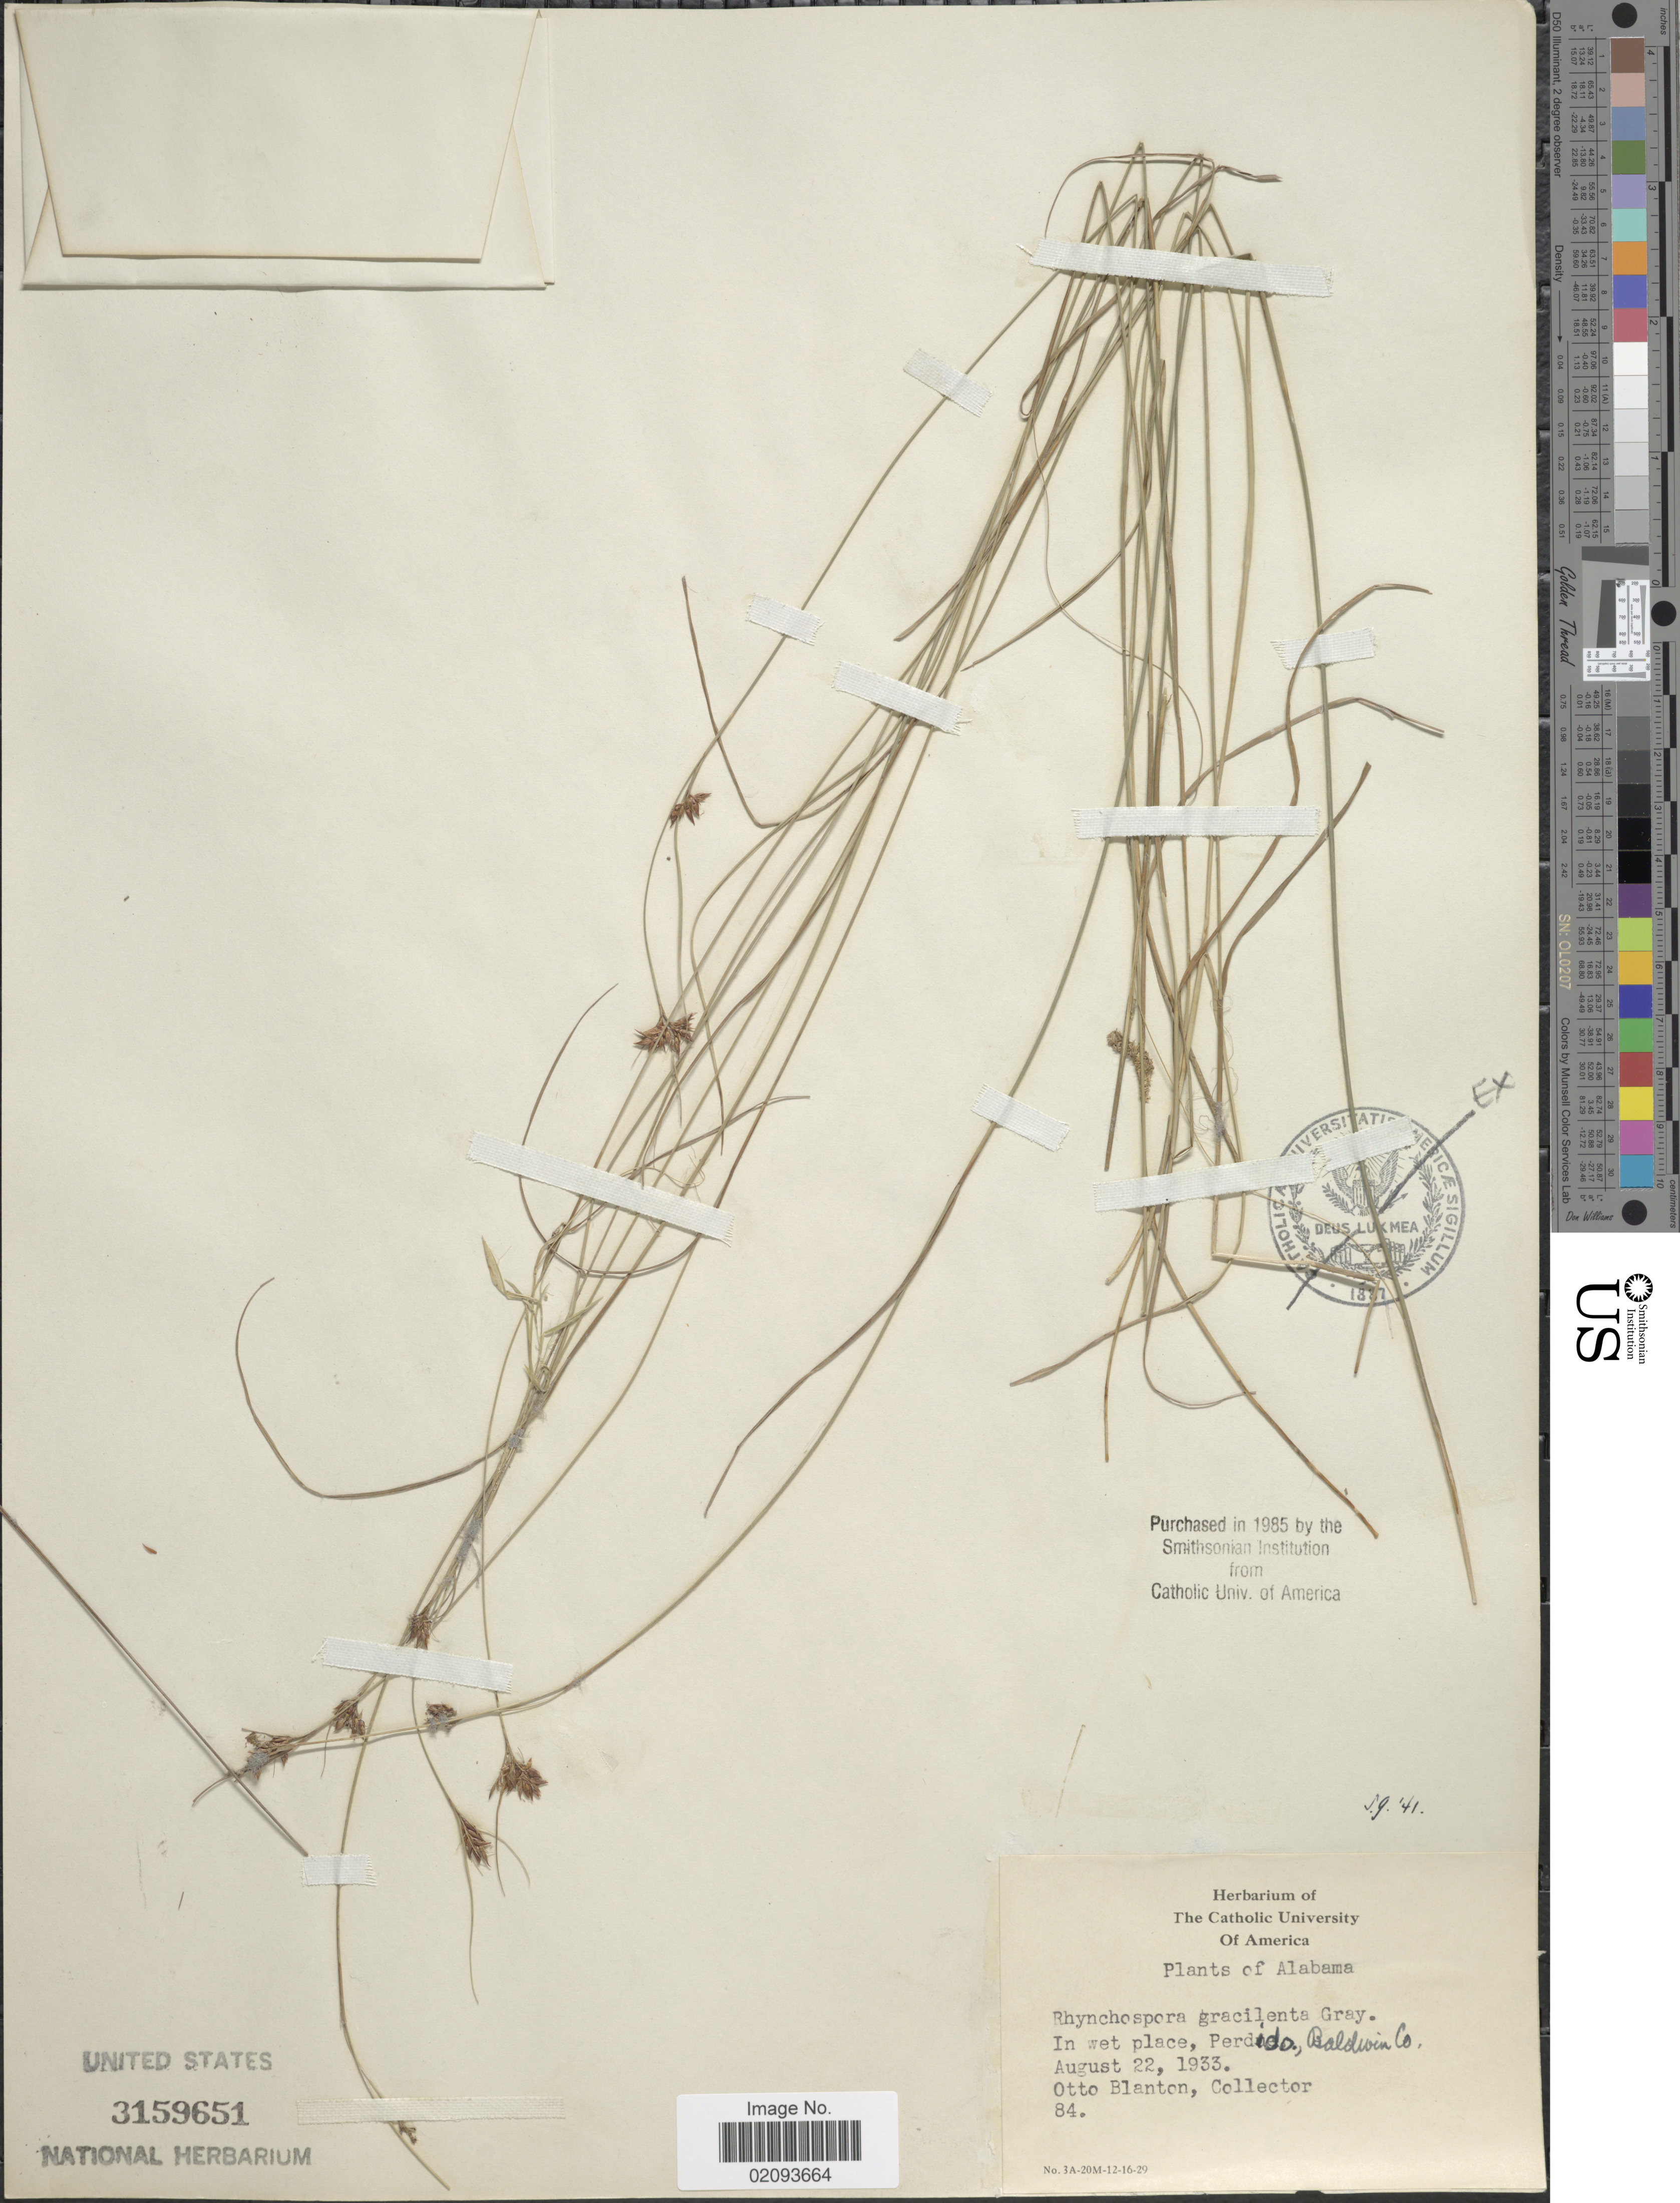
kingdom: Plantae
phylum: Tracheophyta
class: Liliopsida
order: Poales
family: Cyperaceae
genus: Rhynchospora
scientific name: Rhynchospora gracilenta A. Gray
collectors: O. Blanton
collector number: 84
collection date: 1933-08-22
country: United States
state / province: Alabama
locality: In wet place, Perdido, Bladwin Co.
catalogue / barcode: US 3159651